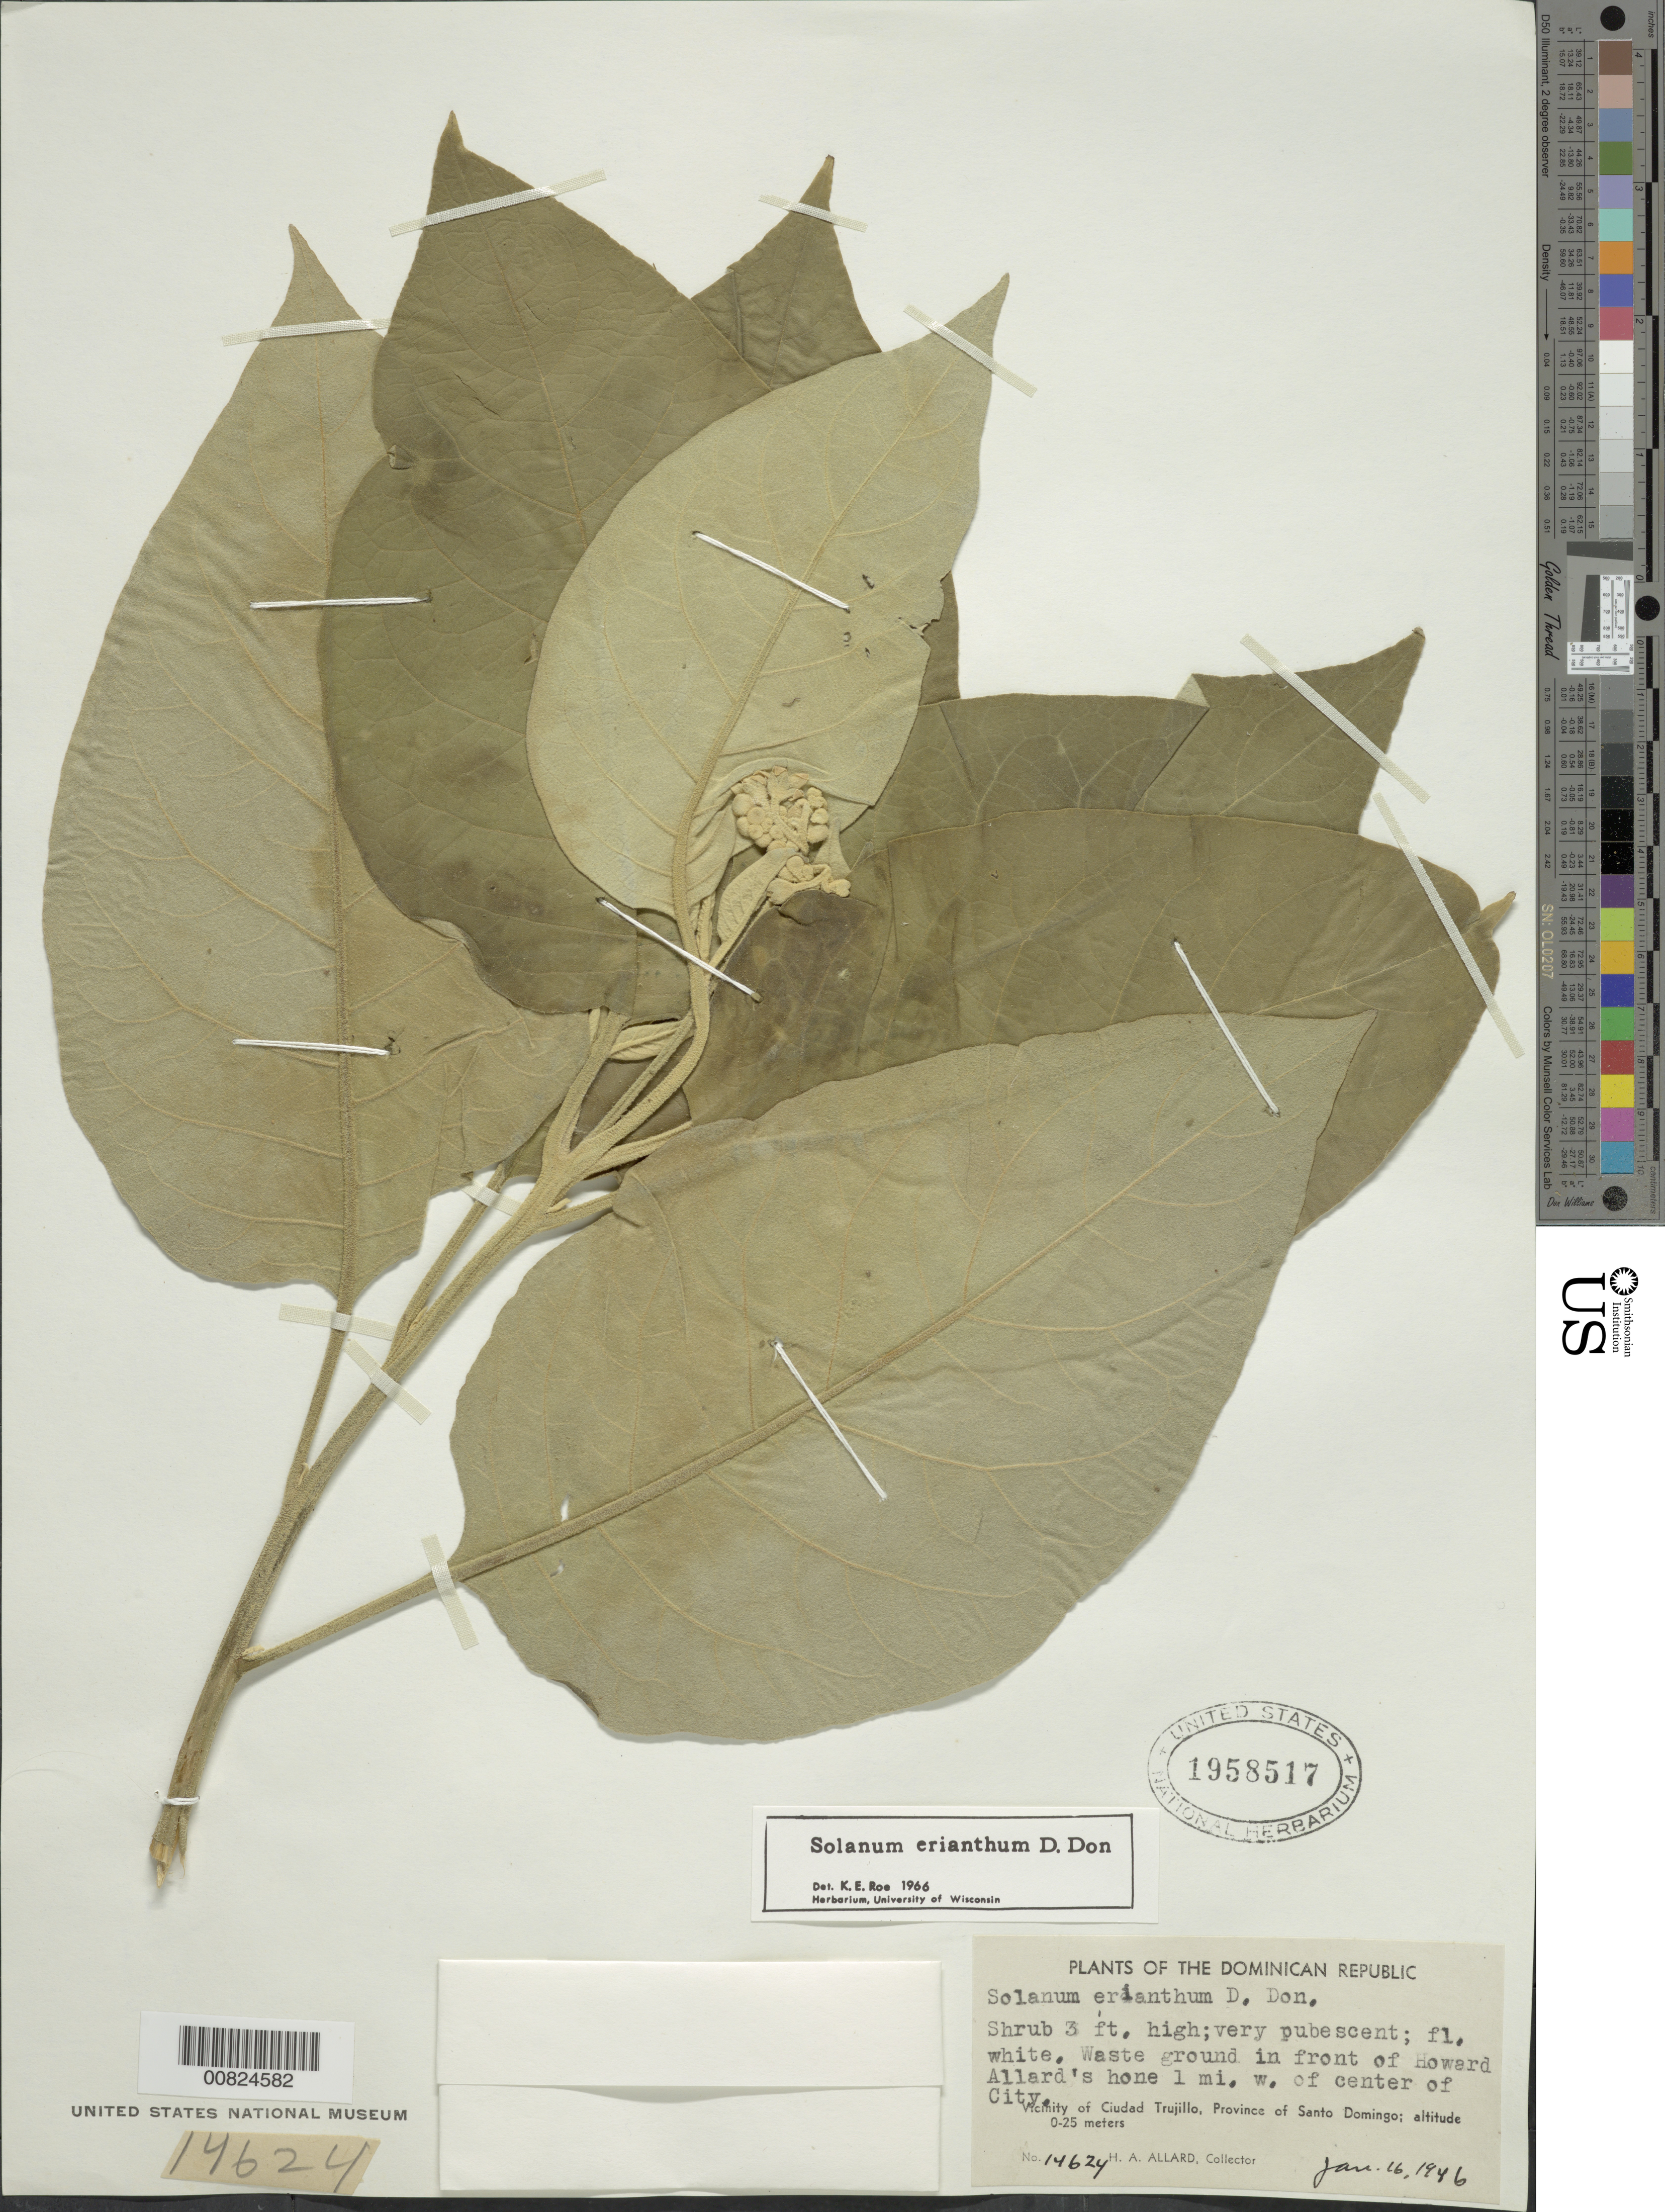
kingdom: Plantae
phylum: Tracheophyta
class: Magnoliopsida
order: Solanales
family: Solanaceae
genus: Solanum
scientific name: Solanum erianthum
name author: D. Don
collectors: H. A. Allard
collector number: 14624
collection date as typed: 16 Jan 1946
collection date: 1946-01-16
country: Dominican Republic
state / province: Distrito Nacional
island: Hispaniola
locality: Vicinity of Ciudad Trujullo, in front of Howard Allard's home, 1 mi W of center of city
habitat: Waste ground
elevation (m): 0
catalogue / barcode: US 1958517